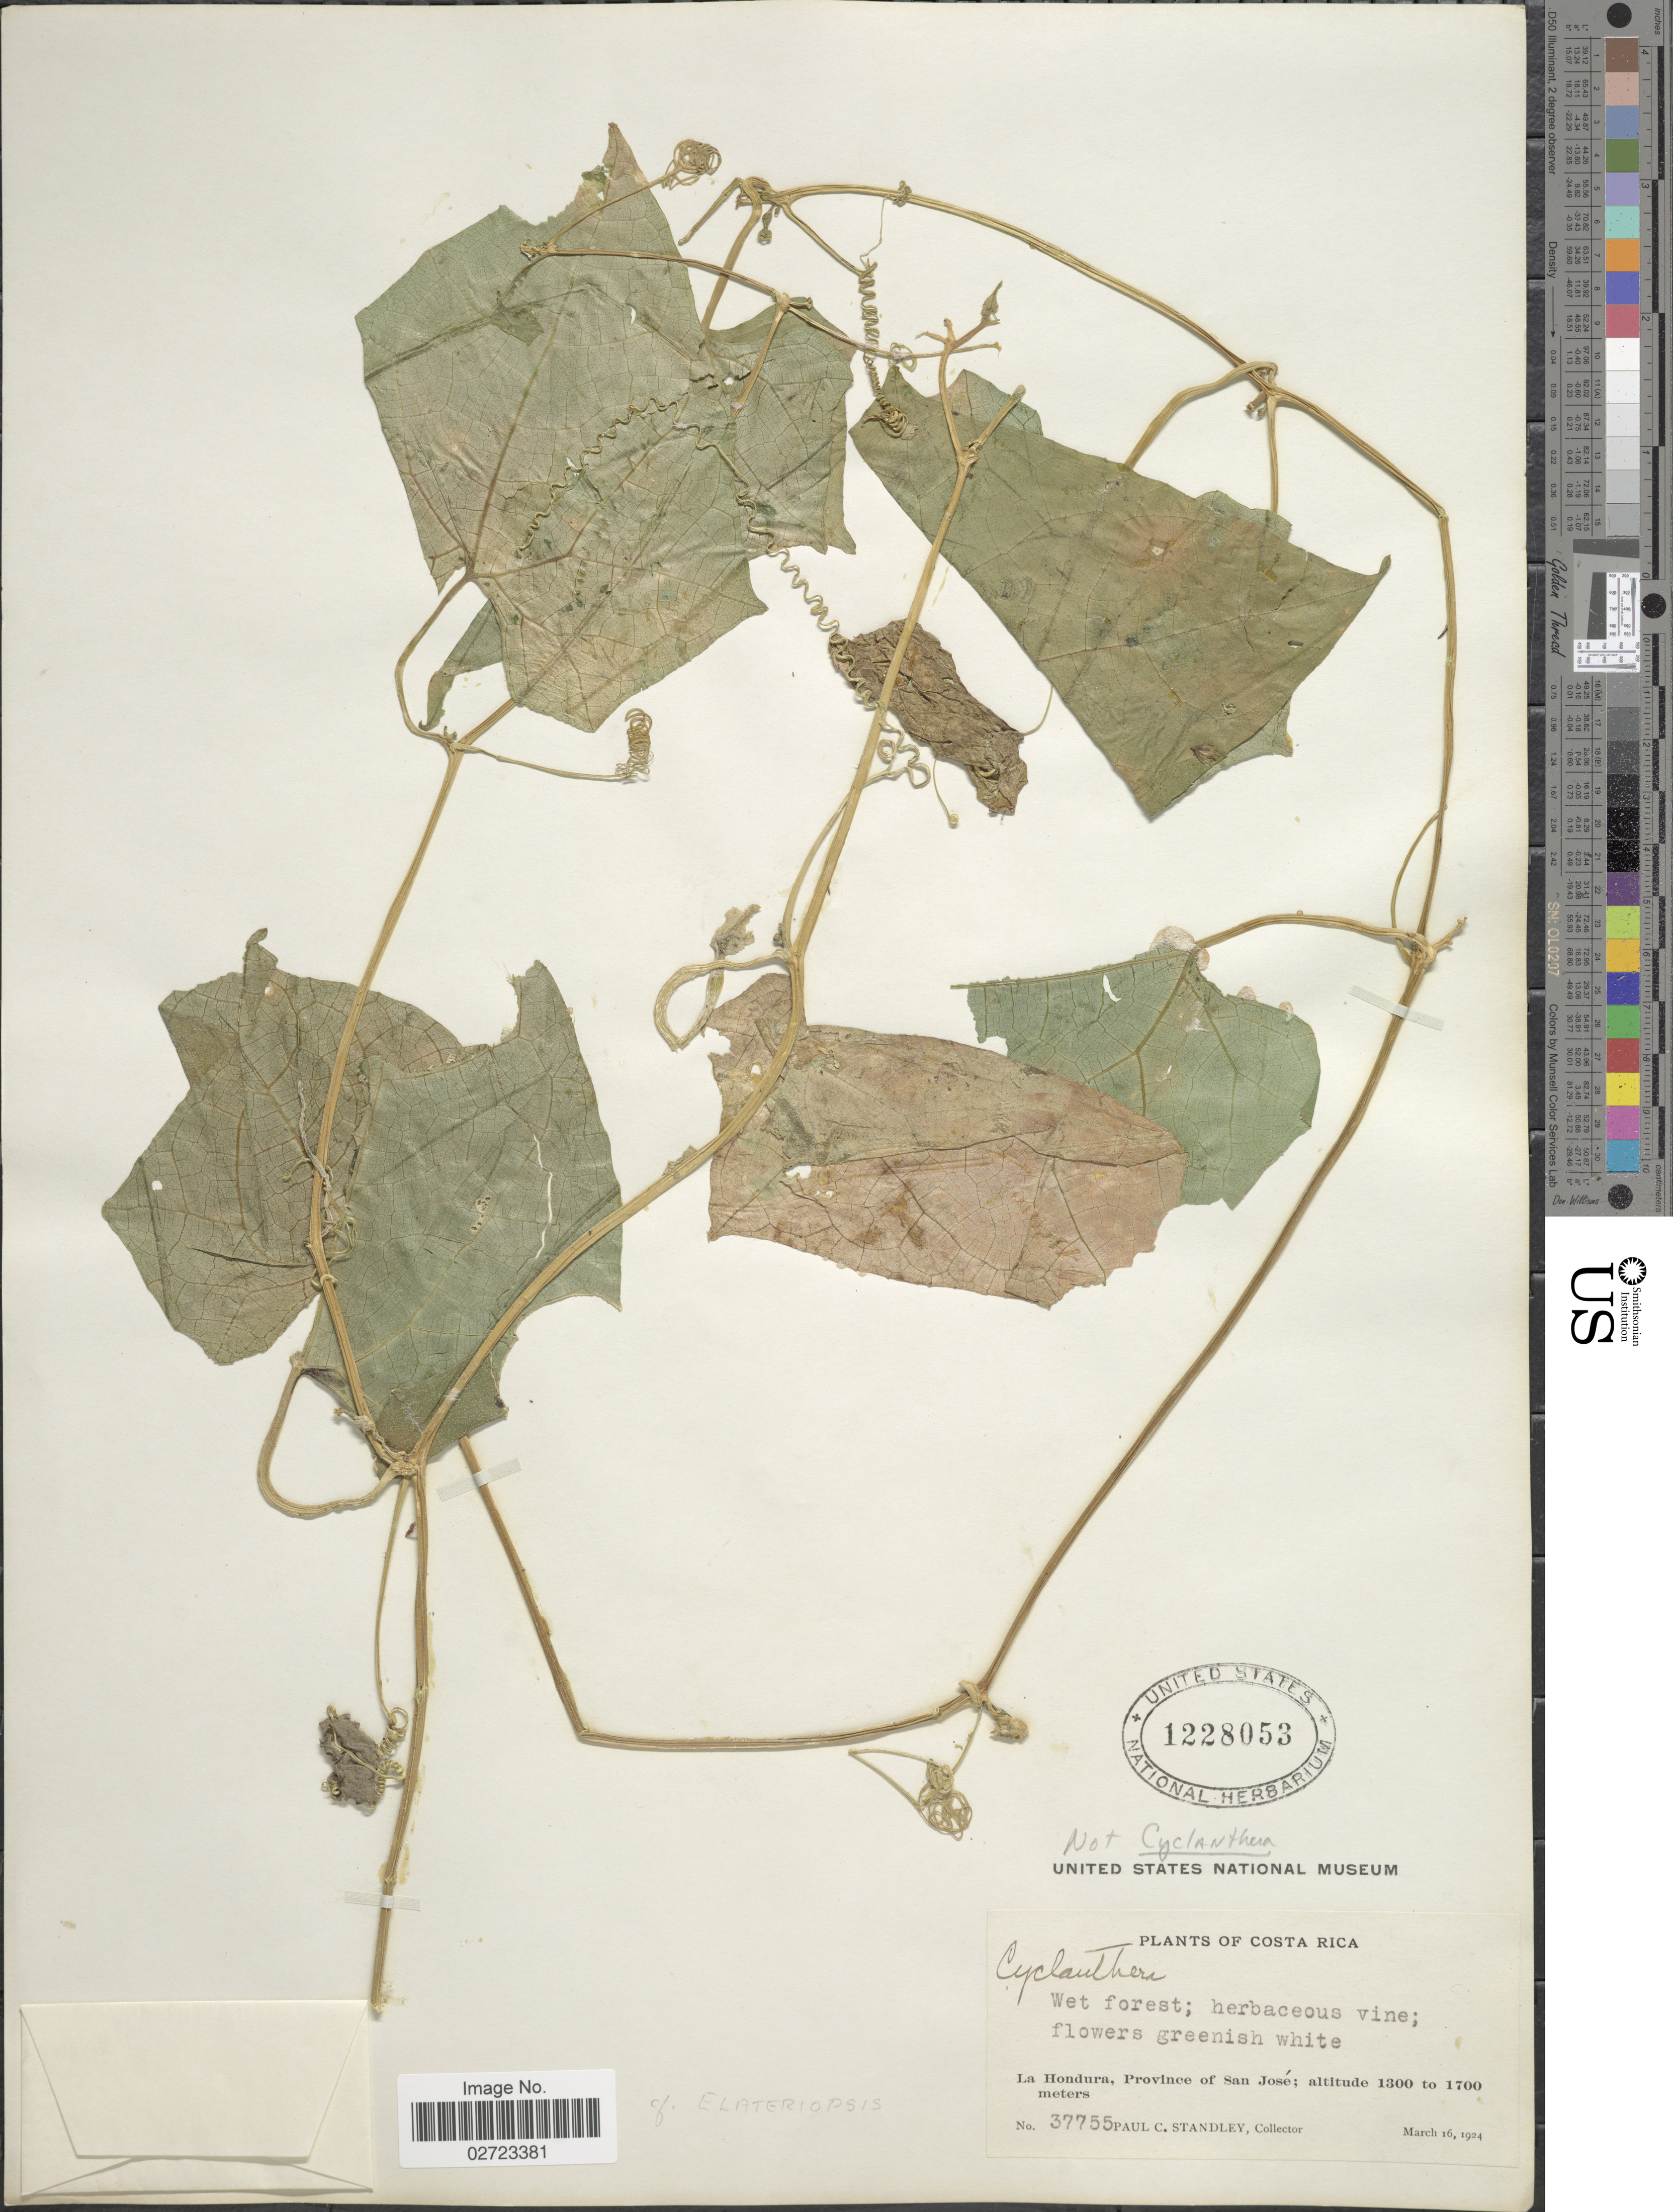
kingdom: Plantae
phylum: Tracheophyta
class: Magnoliopsida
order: Cucurbitales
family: Cucurbitaceae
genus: Hanburia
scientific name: Hanburia oerstedii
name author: (Cogn.) H. Schaef. & S.S. Renner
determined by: Strong, Mark T., (BOT), Smithsonian Institution - National Museum of Natural History (UNITED STATES)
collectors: P. C. Standley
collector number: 37755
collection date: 1924-03-16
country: Costa Rica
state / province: San José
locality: La Hondura.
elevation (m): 1300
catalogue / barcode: US 1228053